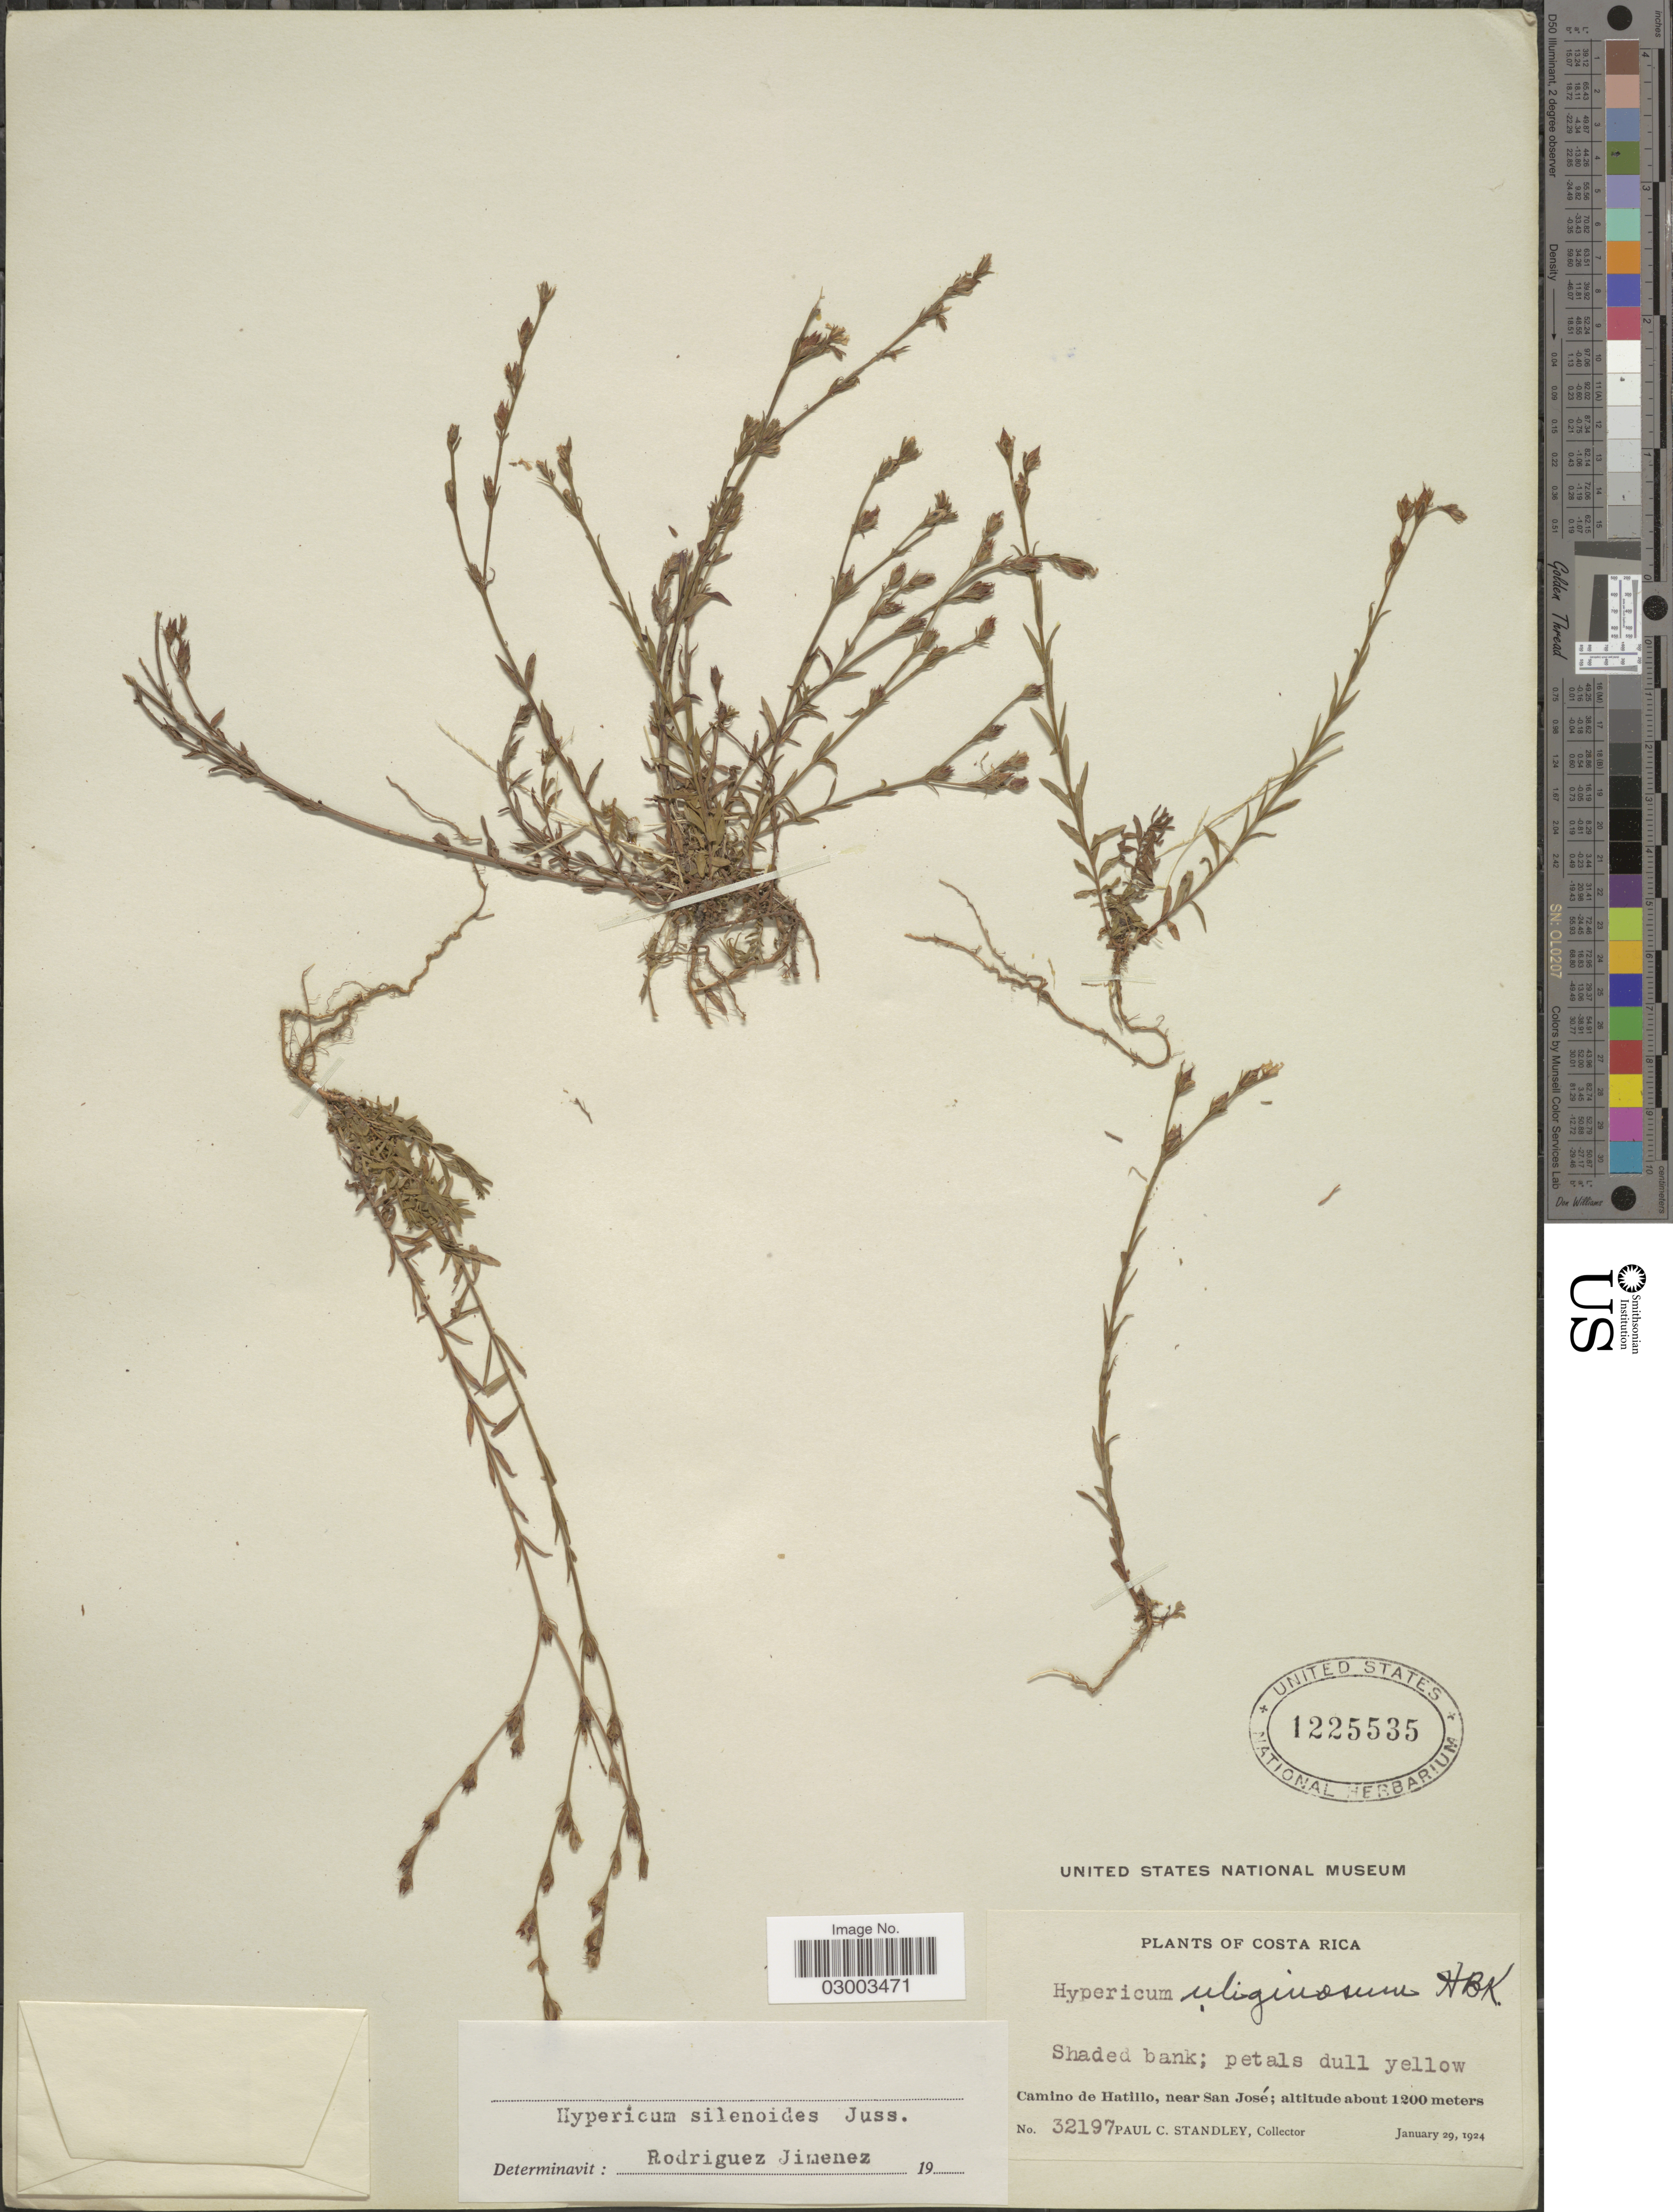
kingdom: Plantae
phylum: Tracheophyta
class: Magnoliopsida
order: Malpighiales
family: Hypericaceae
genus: Hypericum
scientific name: Hypericum silenoides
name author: Juss.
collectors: P. C. Standley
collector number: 32197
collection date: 1924-01-29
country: Costa Rica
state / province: San José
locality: Shaded bank; Camino de Hatillo, near San José.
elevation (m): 1200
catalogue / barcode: US 1225535